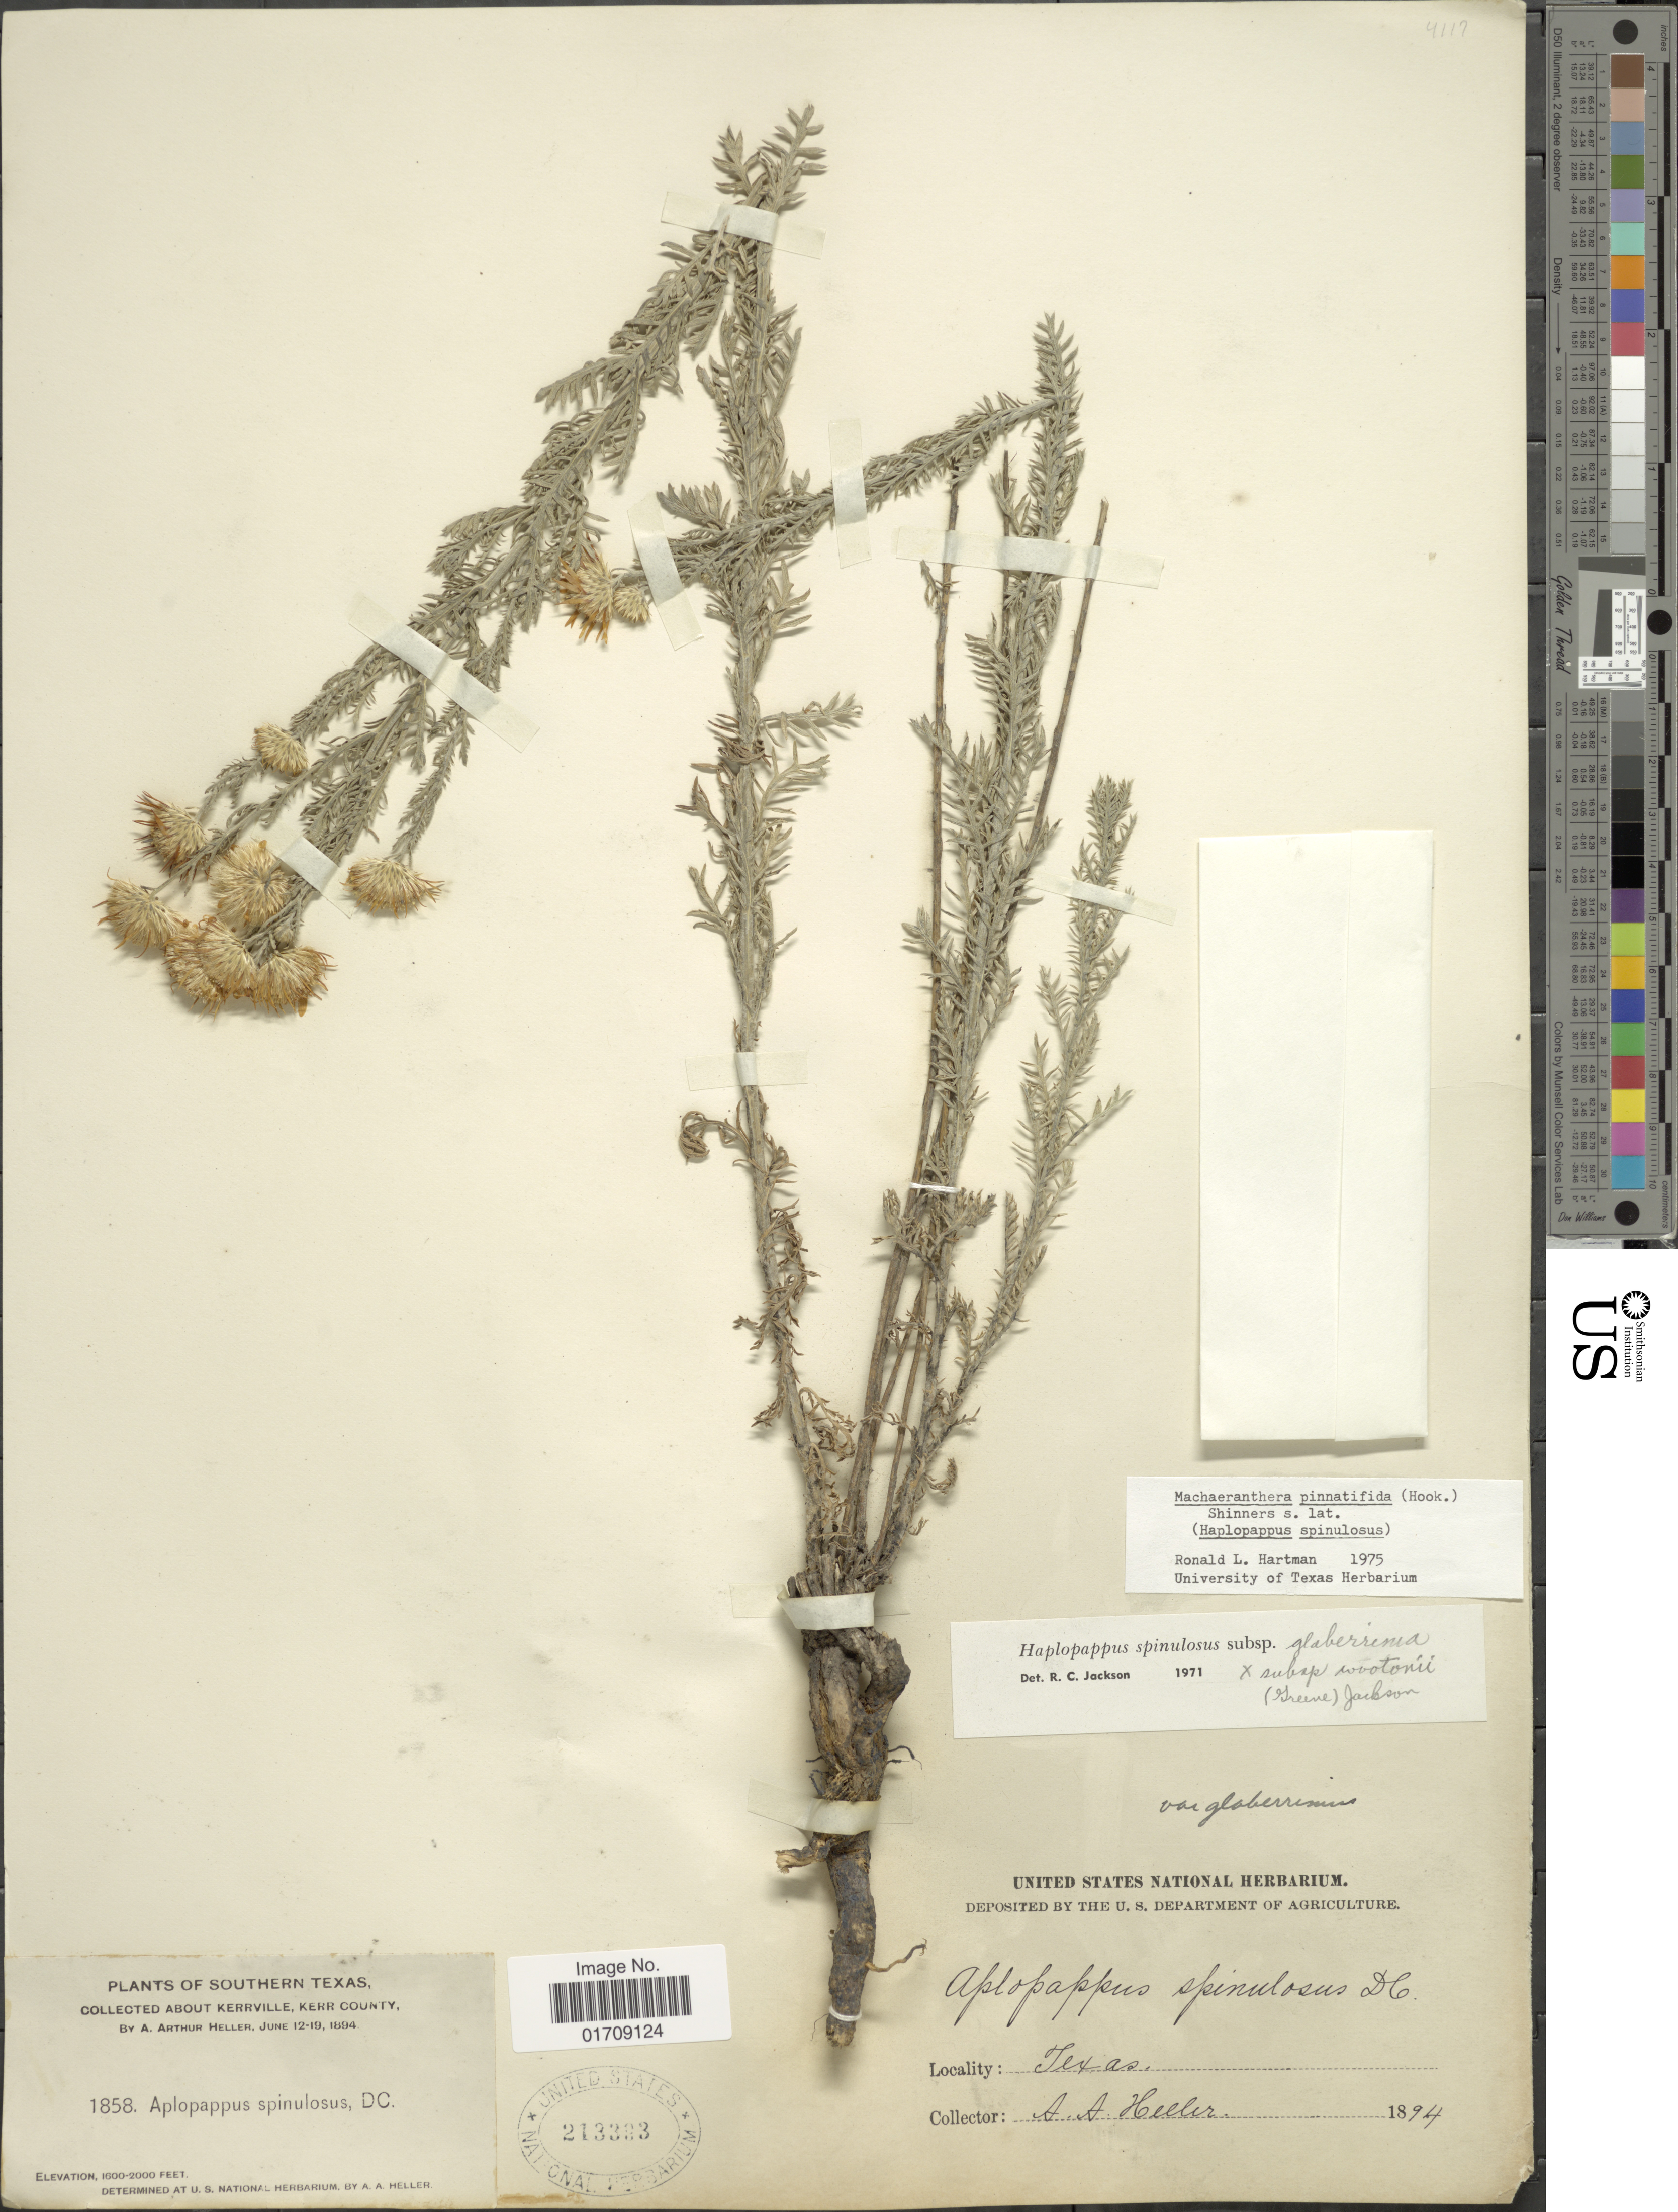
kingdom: Plantae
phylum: Tracheophyta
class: Magnoliopsida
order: Asterales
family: Asteraceae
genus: Machaeranthera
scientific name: Machaeranthera pinnatifida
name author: (Hook.) Shinners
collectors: A. A. Heller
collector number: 1858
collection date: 1894-06-12/1894-06-19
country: United States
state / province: Texas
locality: Southern Texas,, about Kerrville, Kerr County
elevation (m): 488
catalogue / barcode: US 213393